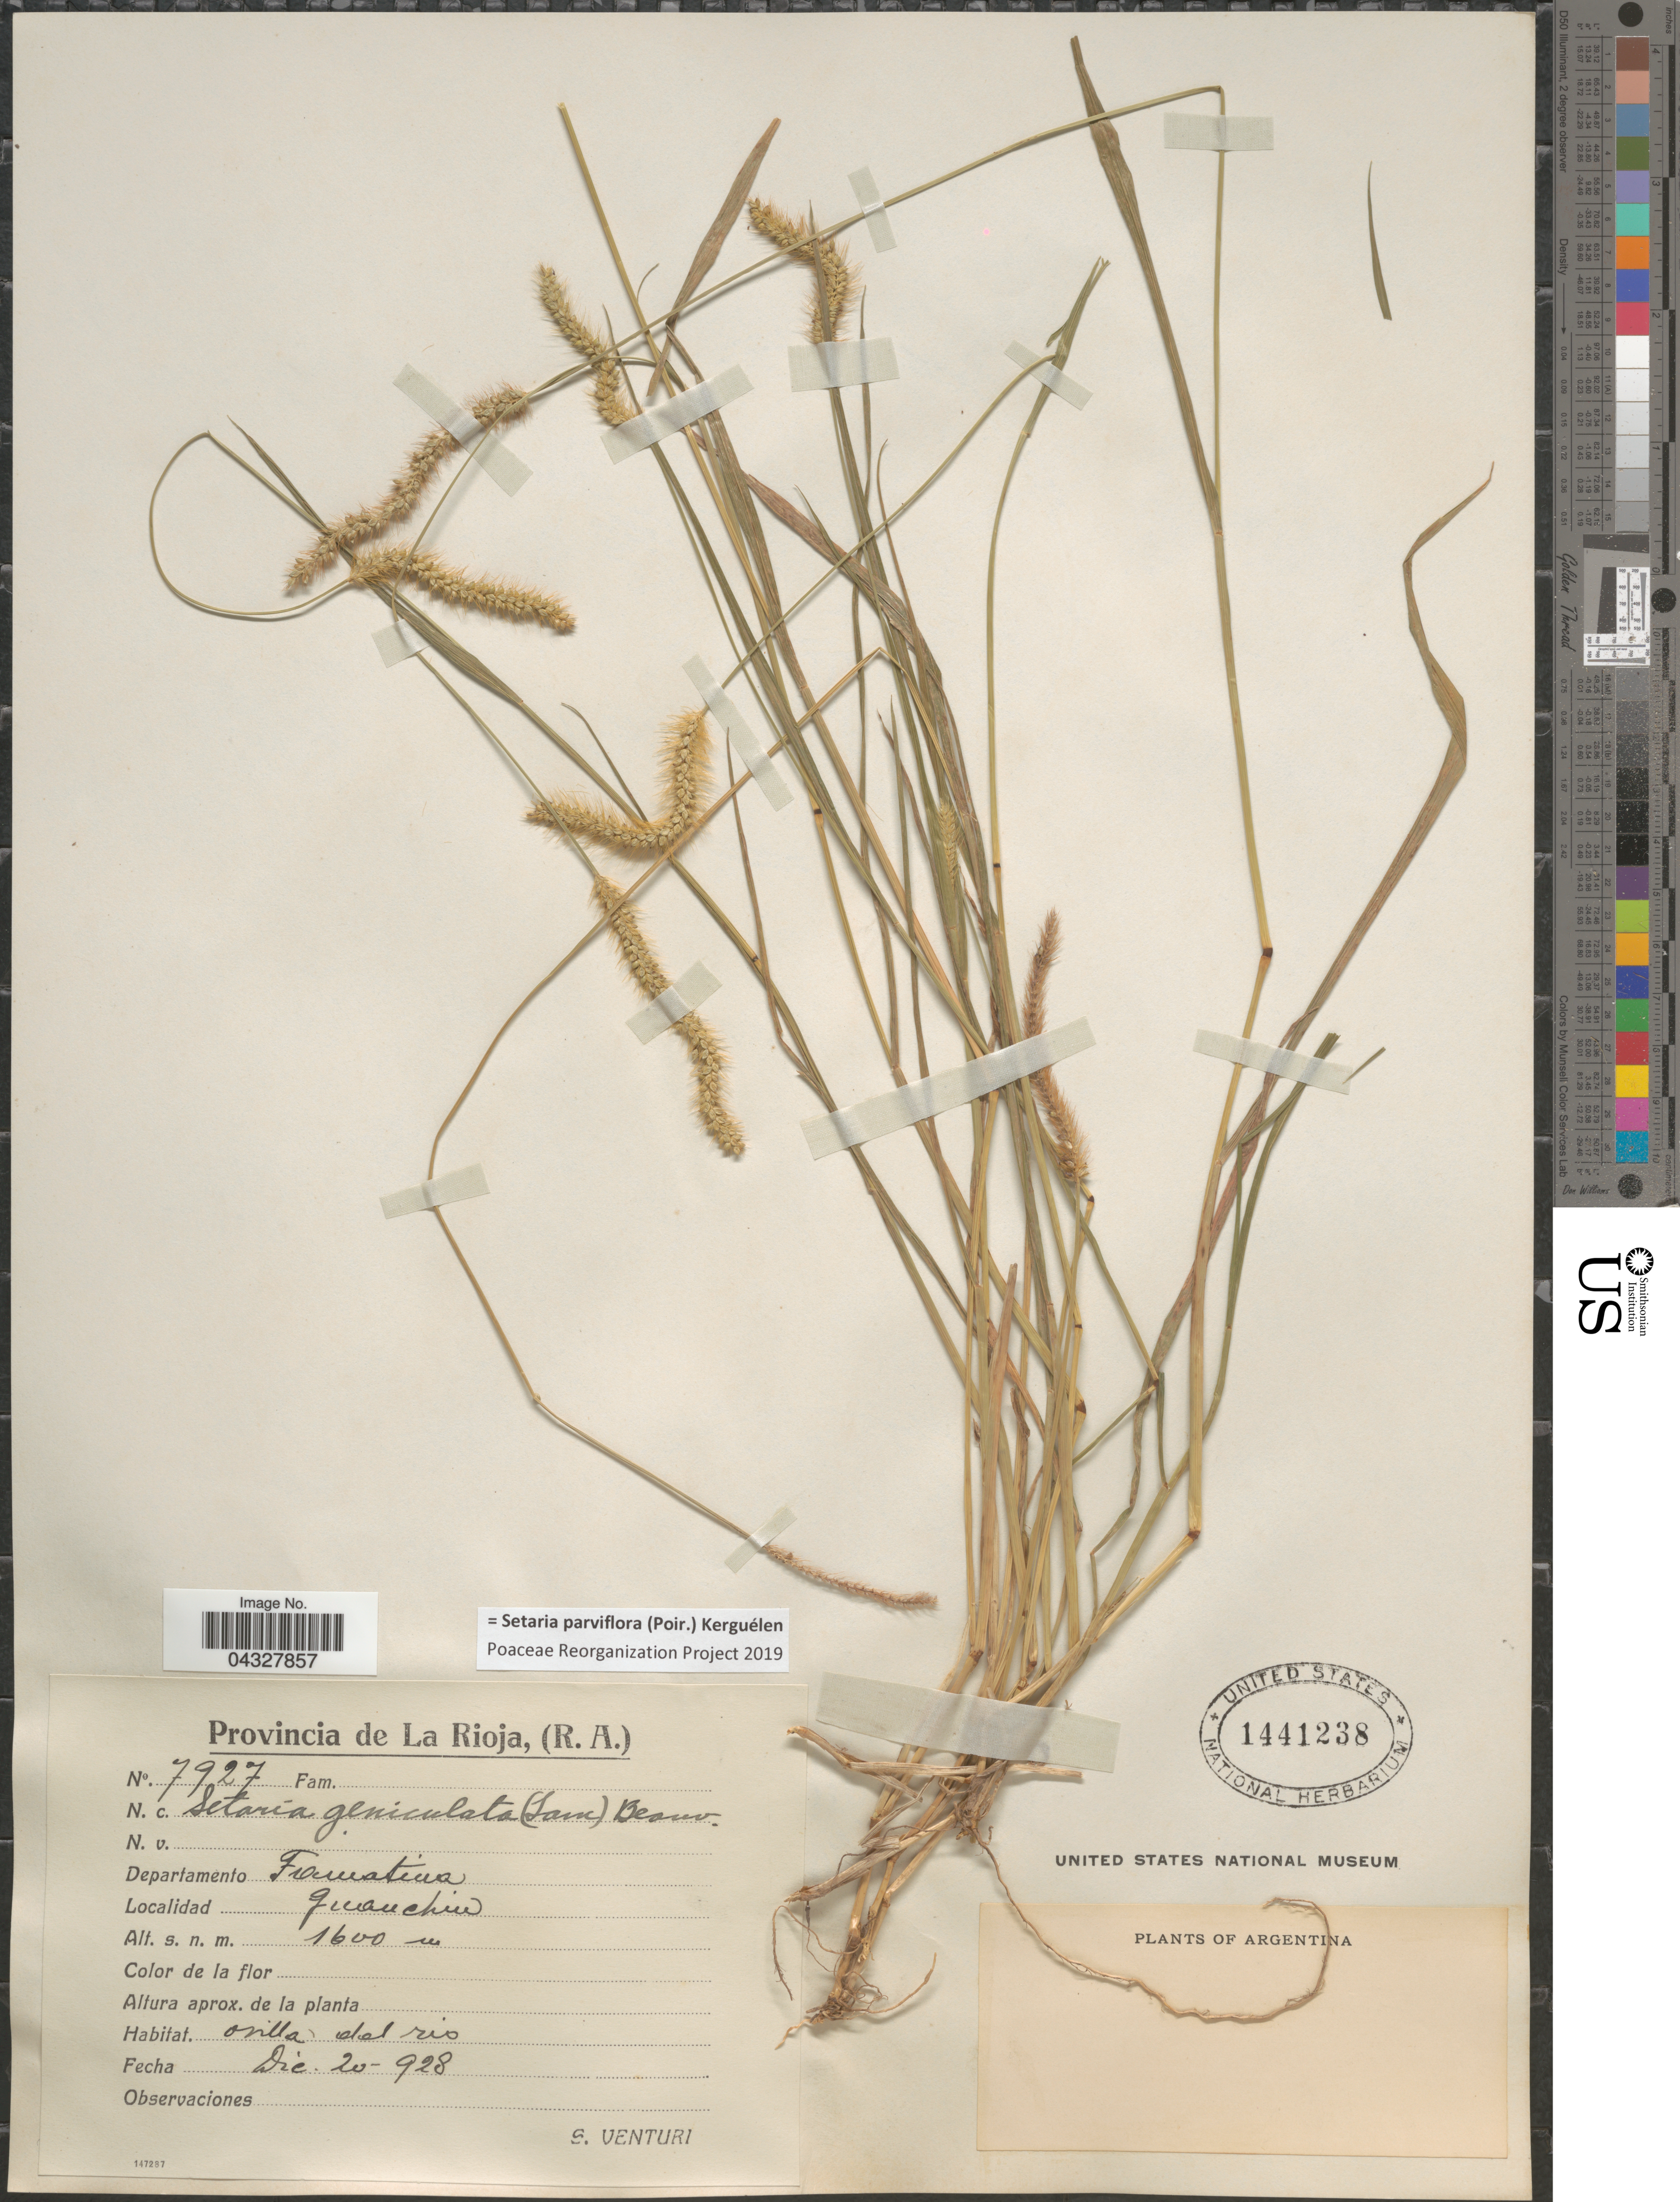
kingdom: Plantae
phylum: Tracheophyta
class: Liliopsida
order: Poales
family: Poaceae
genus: Setaria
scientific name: Setaria parviflora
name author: (Poir.) Kerguélen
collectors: S. Venturi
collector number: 7927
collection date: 1928-12-20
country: Argentina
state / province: La Rioja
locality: Departamento Famatina. Guanchin.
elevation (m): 1600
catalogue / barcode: US 1441238